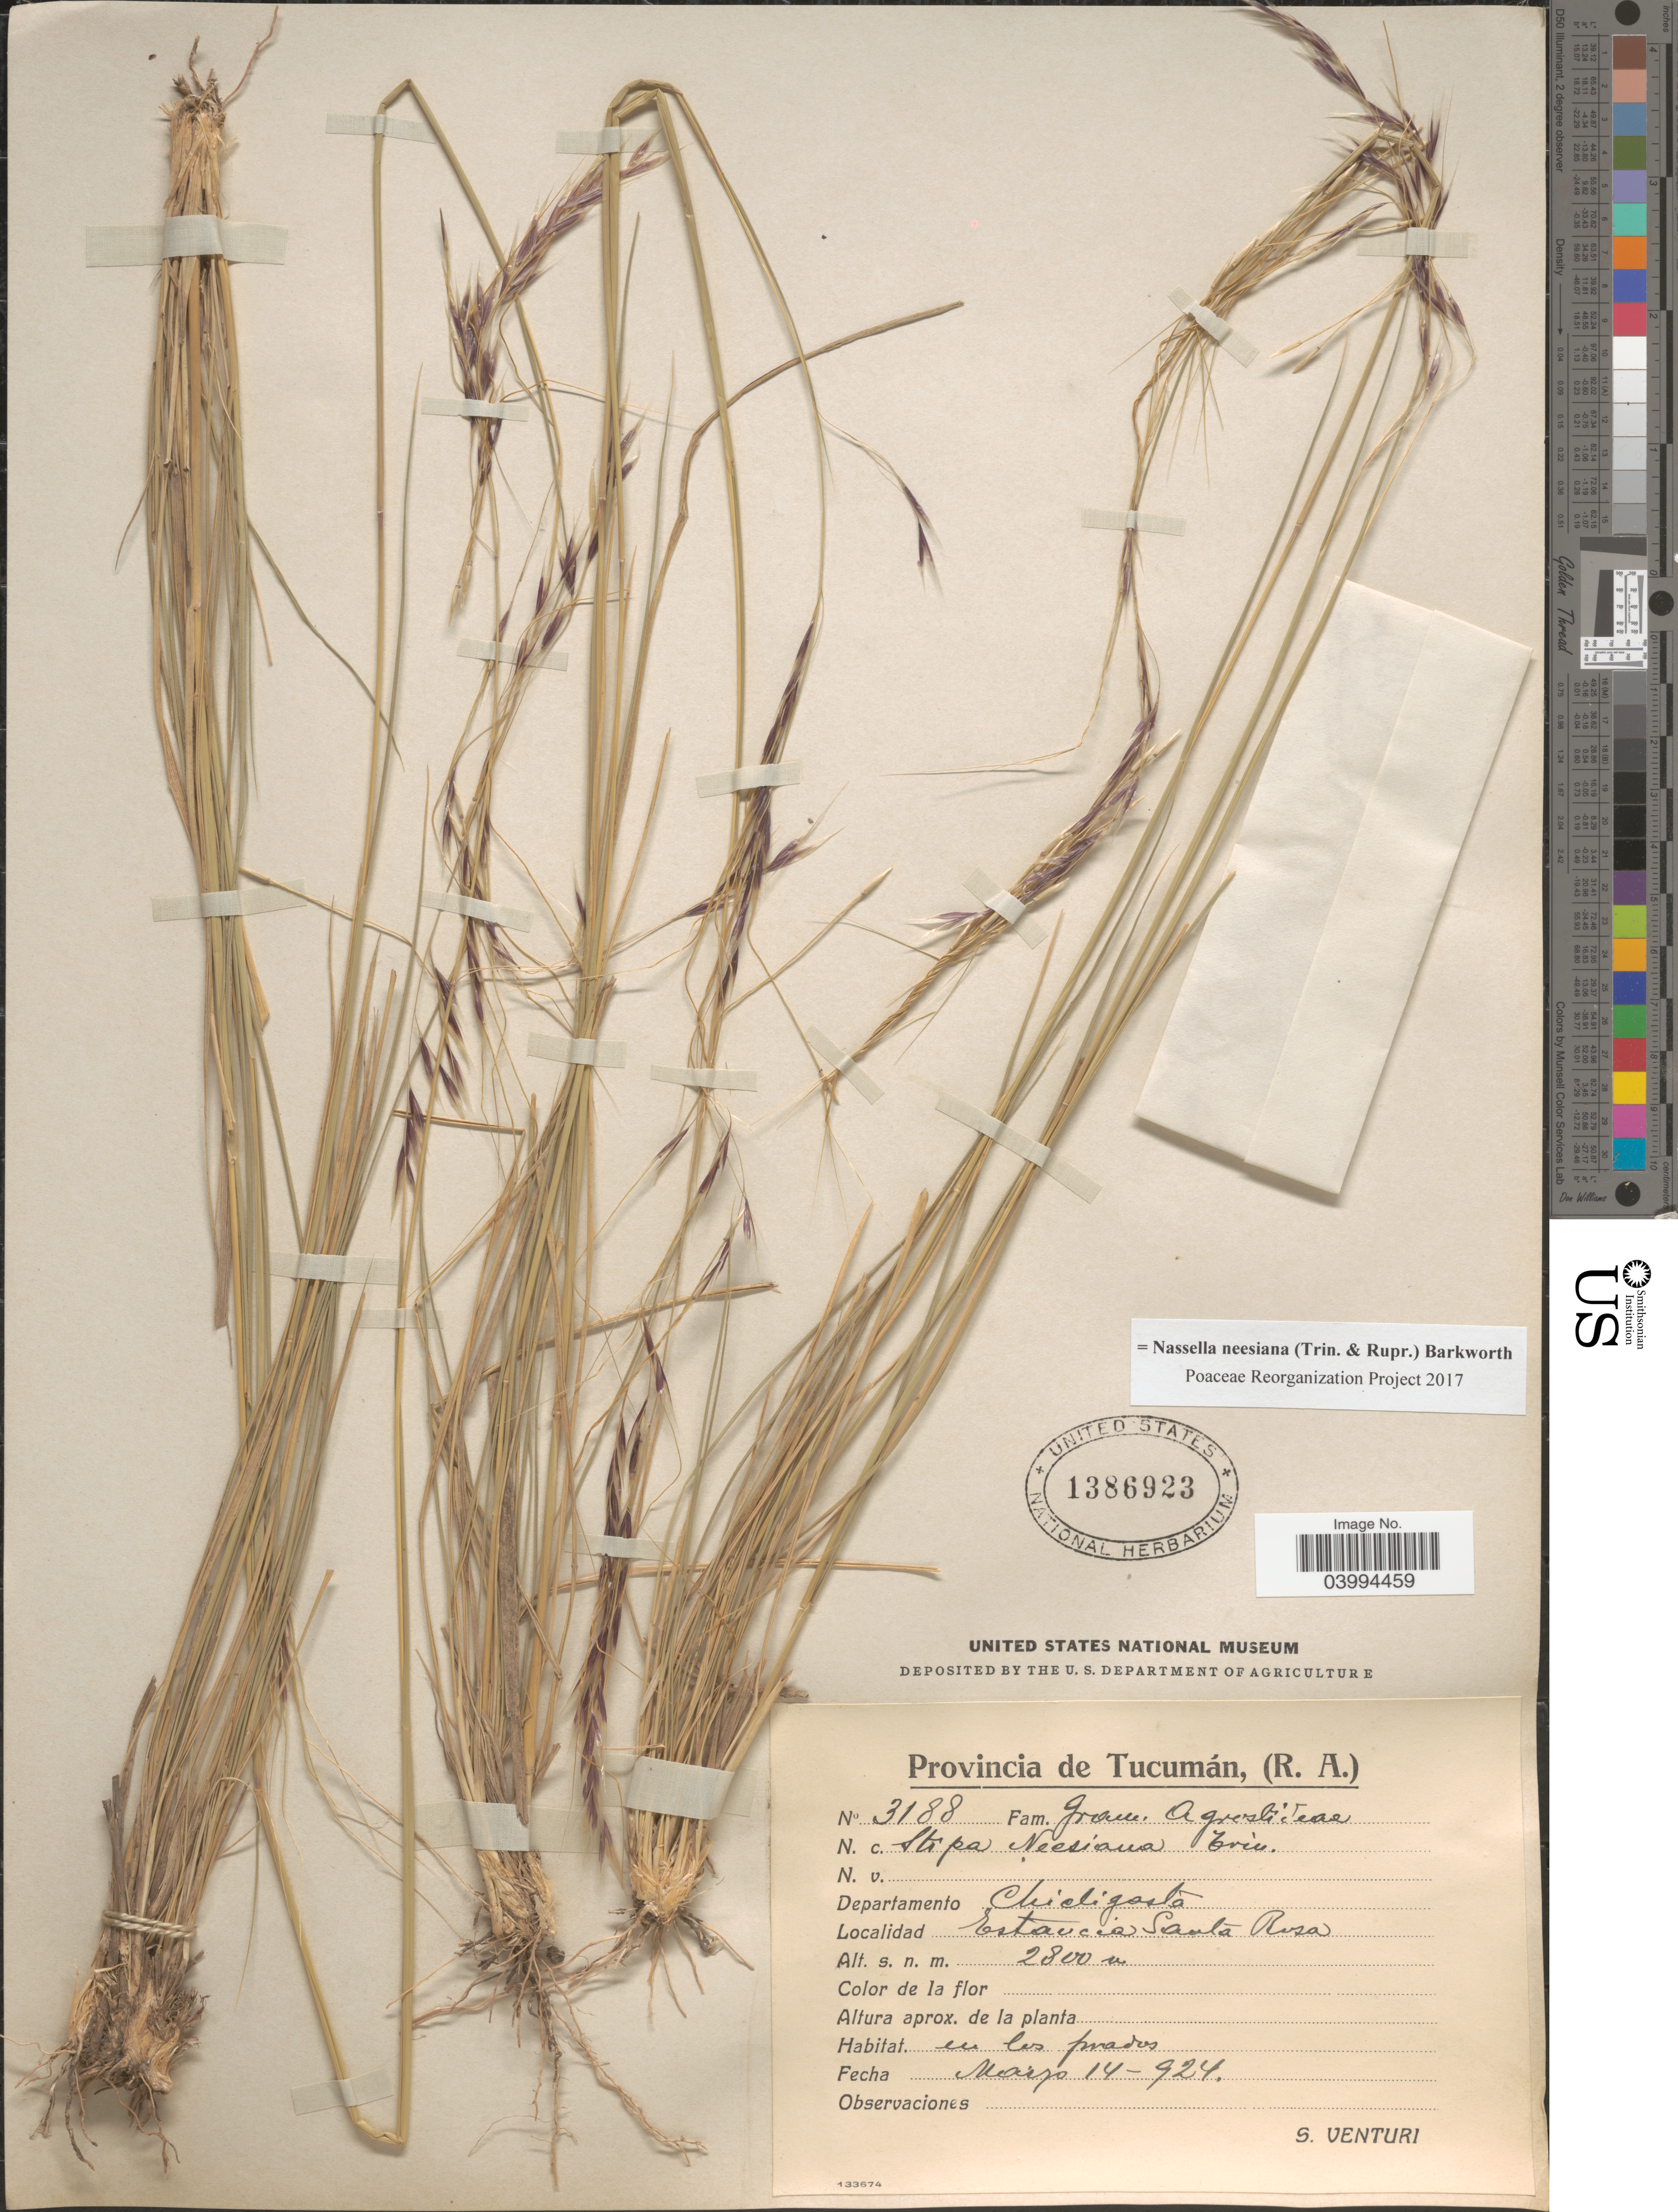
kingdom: Plantae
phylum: Tracheophyta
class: Liliopsida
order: Poales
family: Poaceae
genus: Nassella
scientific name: Nassella neesiana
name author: (Trin. & Rupr.) Barkworth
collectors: S. Venturi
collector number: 3188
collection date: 1924-05-14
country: Argentina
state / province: Tucuman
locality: Departamento Chicligasta. Estancia Santa Rosa.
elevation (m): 2800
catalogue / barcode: US 1386923